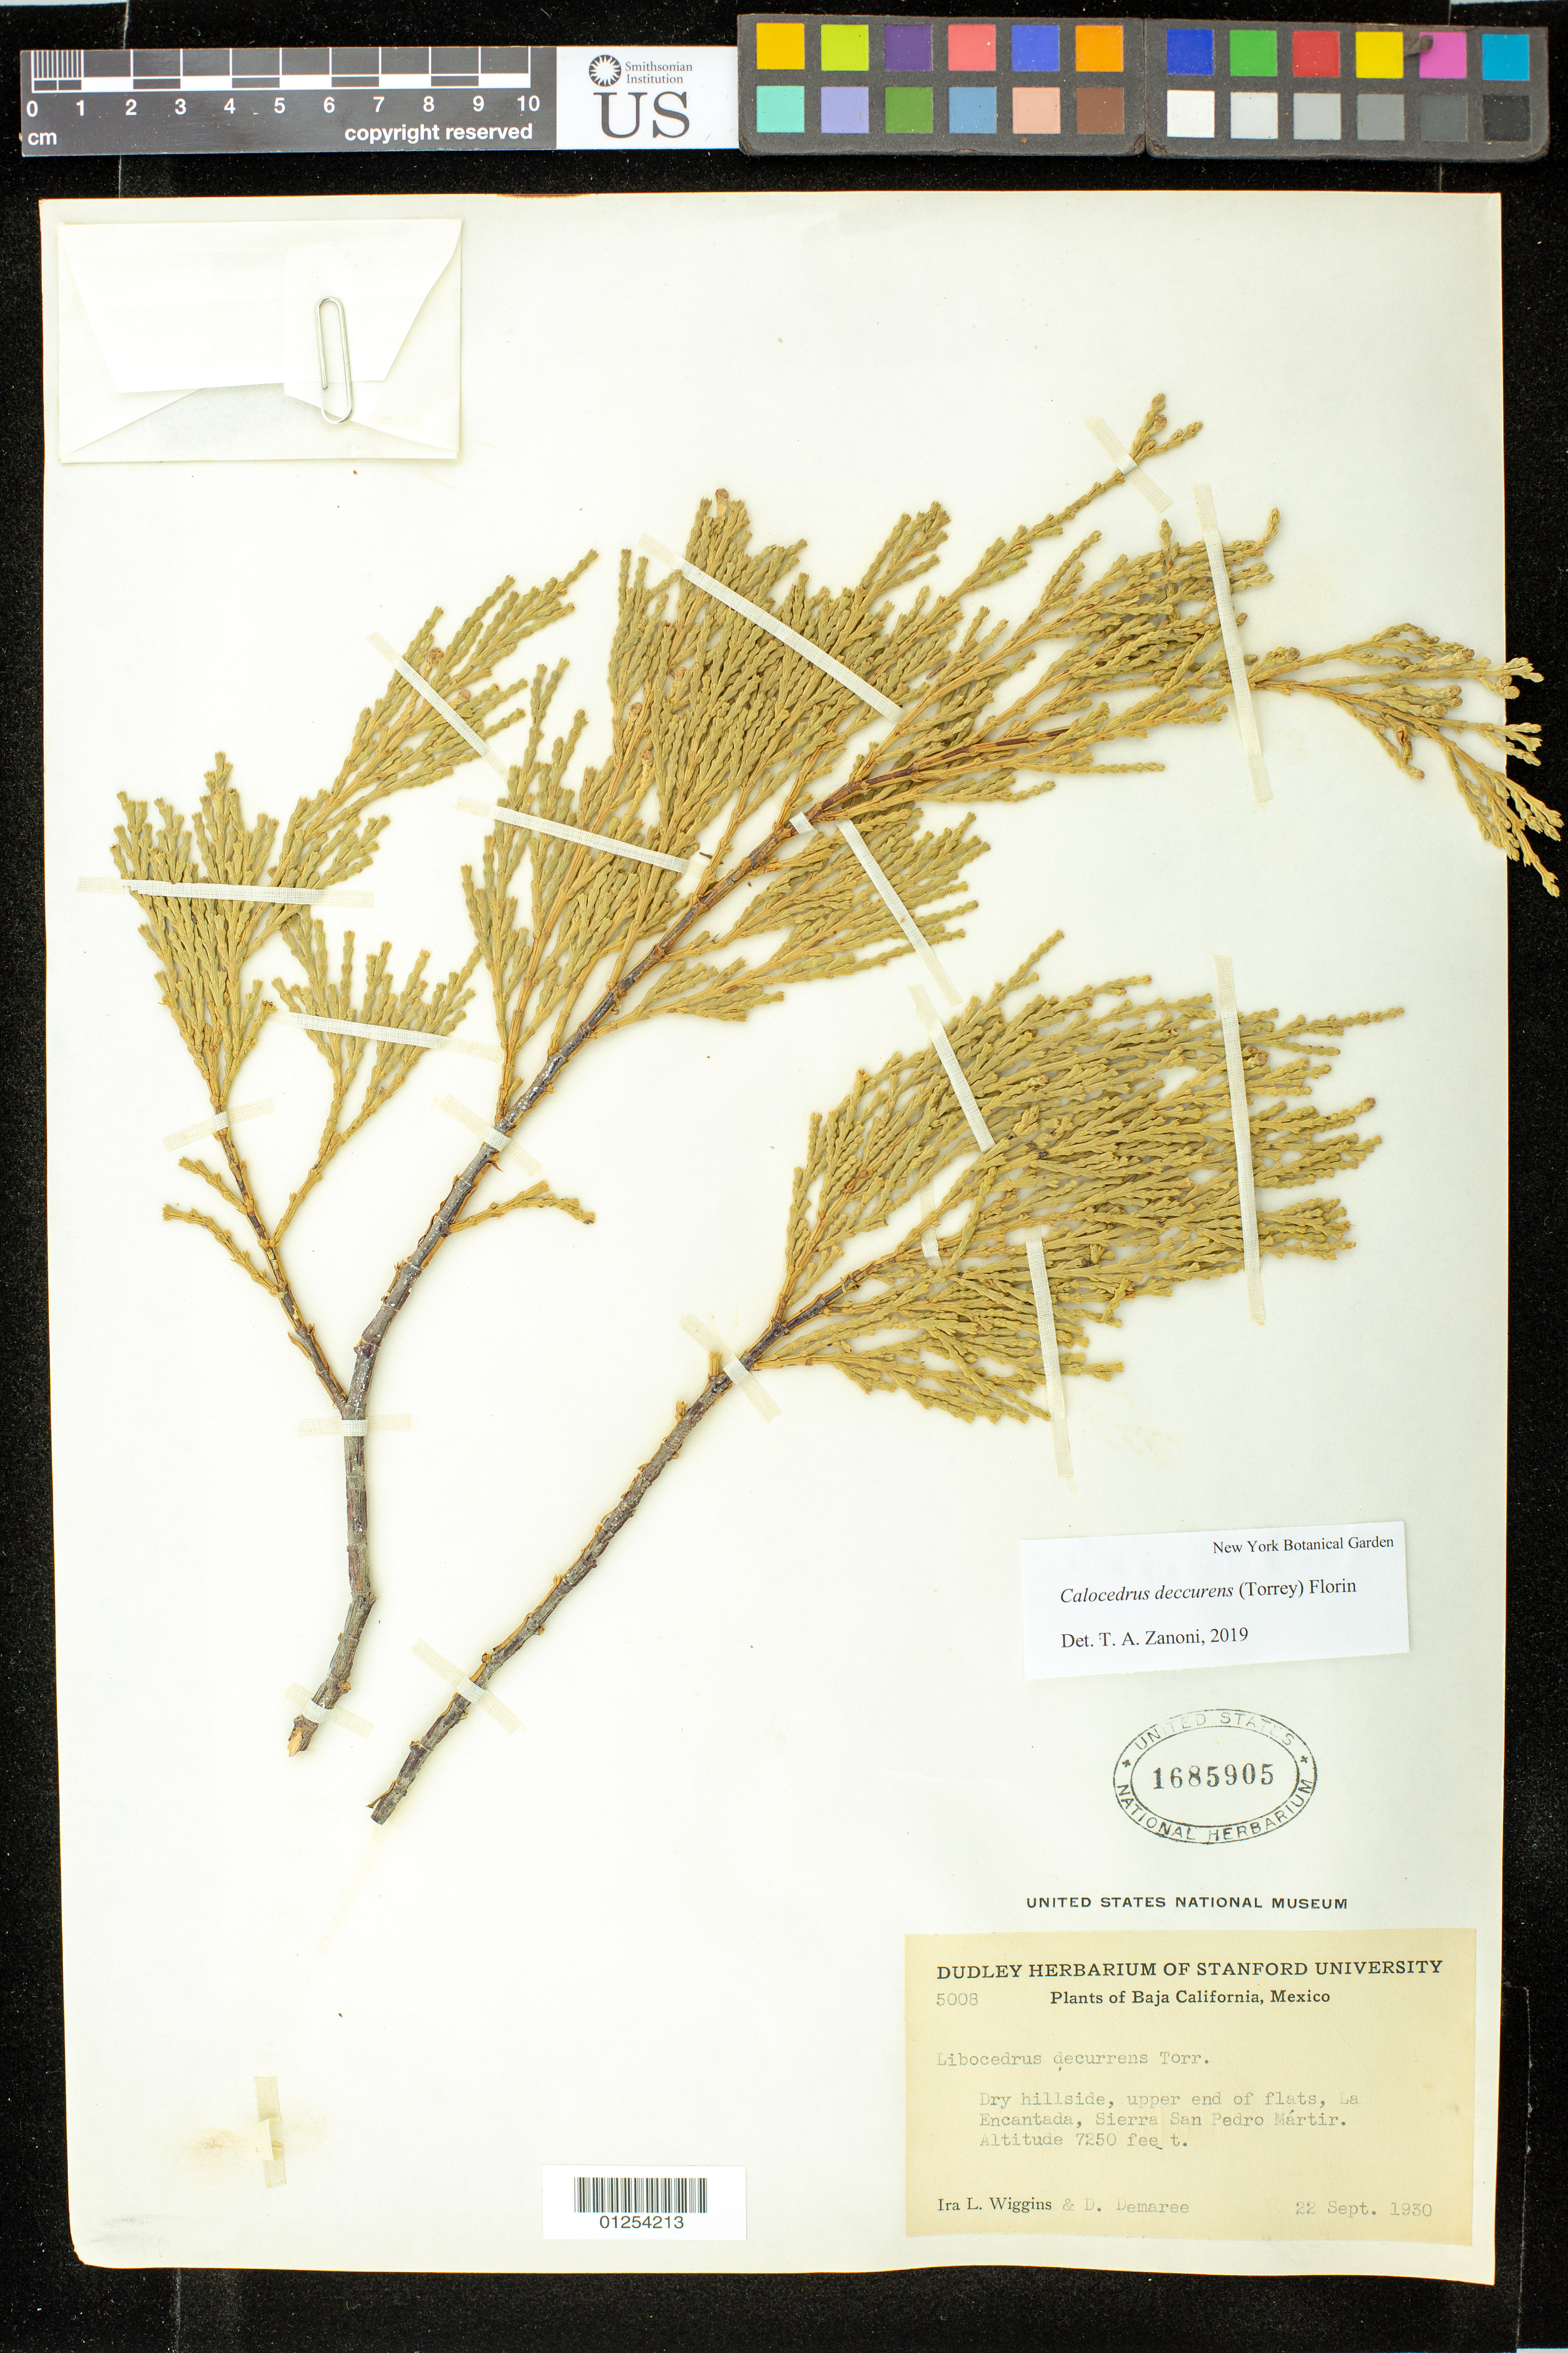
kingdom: Plantae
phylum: Tracheophyta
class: Pinopsida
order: Pinales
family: Cupressaceae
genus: Calocedrus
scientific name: Calocedrus decurrens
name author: (Torr.) Florin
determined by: Zanoni, T. A., (NY), New York Botanical Garden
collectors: I. L. Wiggins & D. Demaree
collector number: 5008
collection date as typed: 22 Sep 1930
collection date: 1930-09-22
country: Mexico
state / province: Baja California Norte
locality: La Encantada, Sierra San Pedro Mártir.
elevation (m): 2210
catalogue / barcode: US 1685905